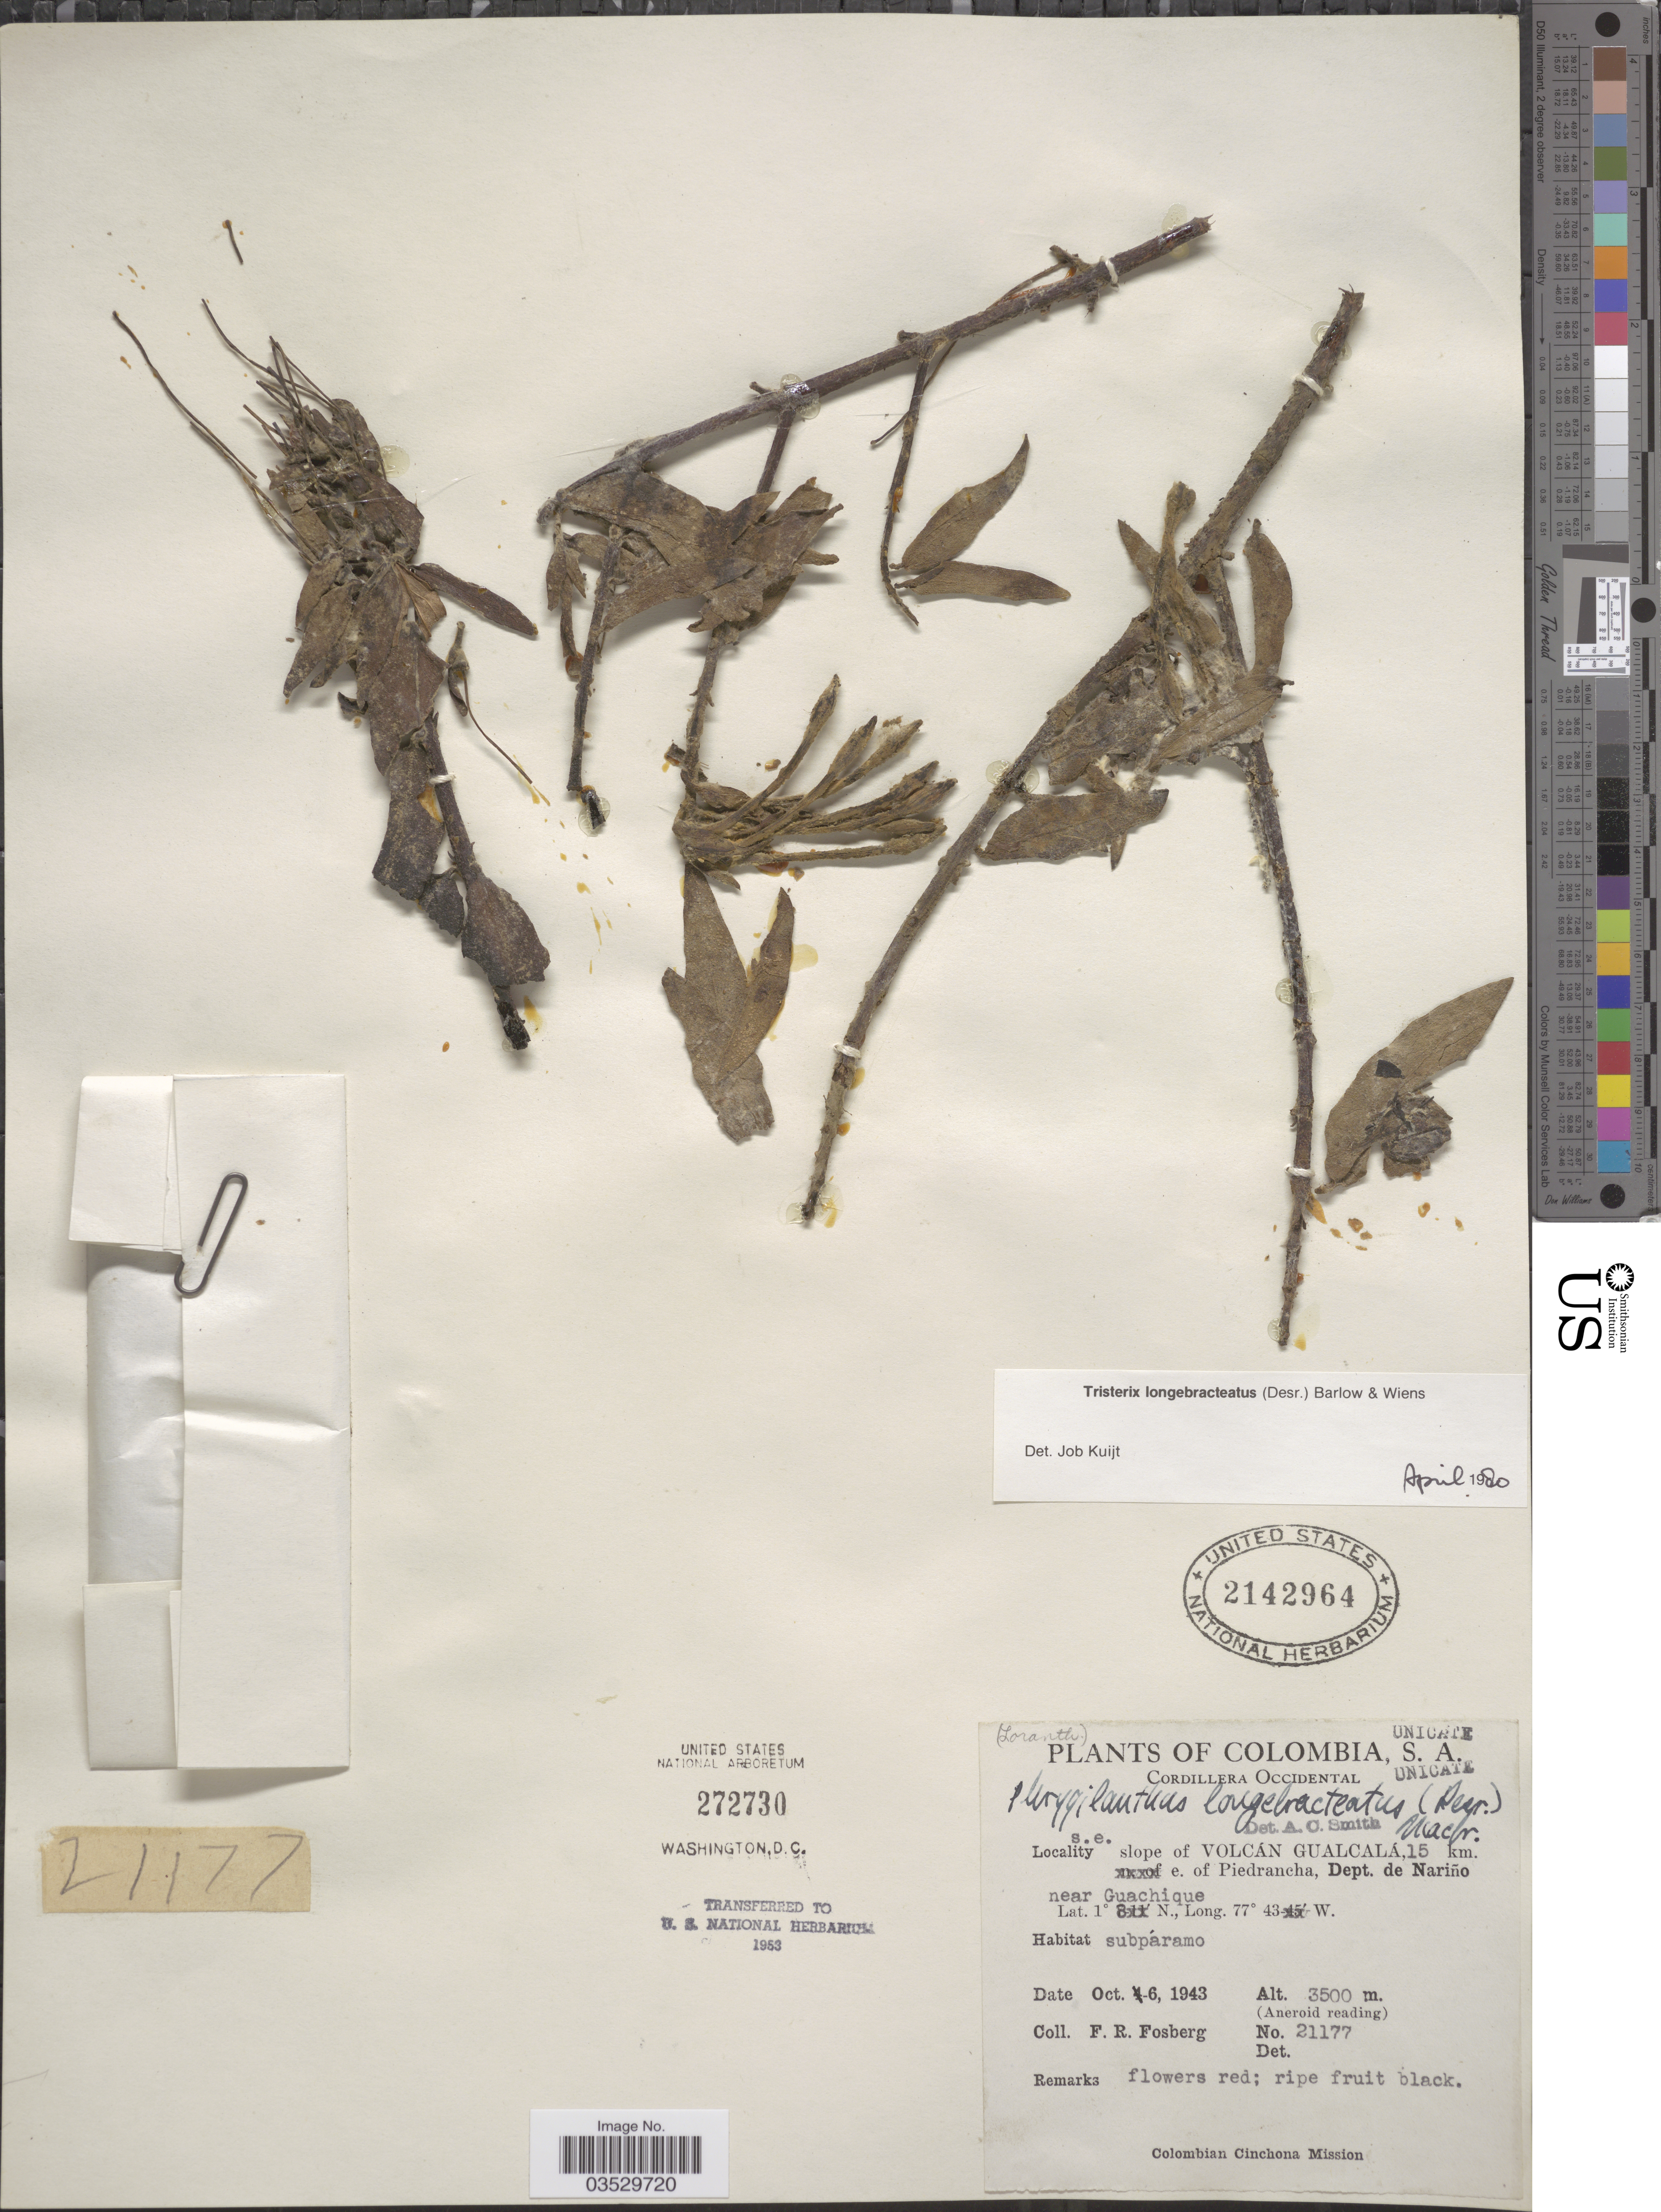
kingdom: Plantae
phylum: Tracheophyta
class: Magnoliopsida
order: Santalales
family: Loranthaceae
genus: Tristerix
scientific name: Tristerix longebracteatus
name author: (Desr.) Bart. & Wiens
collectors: F. R. Fosberg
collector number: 21177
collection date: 1943-10-06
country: Colombia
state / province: Nariño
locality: Cordillera Occidental. S.e. slope of Volcán Gualcalá, 15 km. e. of Piedrancha, Dept. de Nariño, near Guachique.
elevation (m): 3500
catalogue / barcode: US 2142964